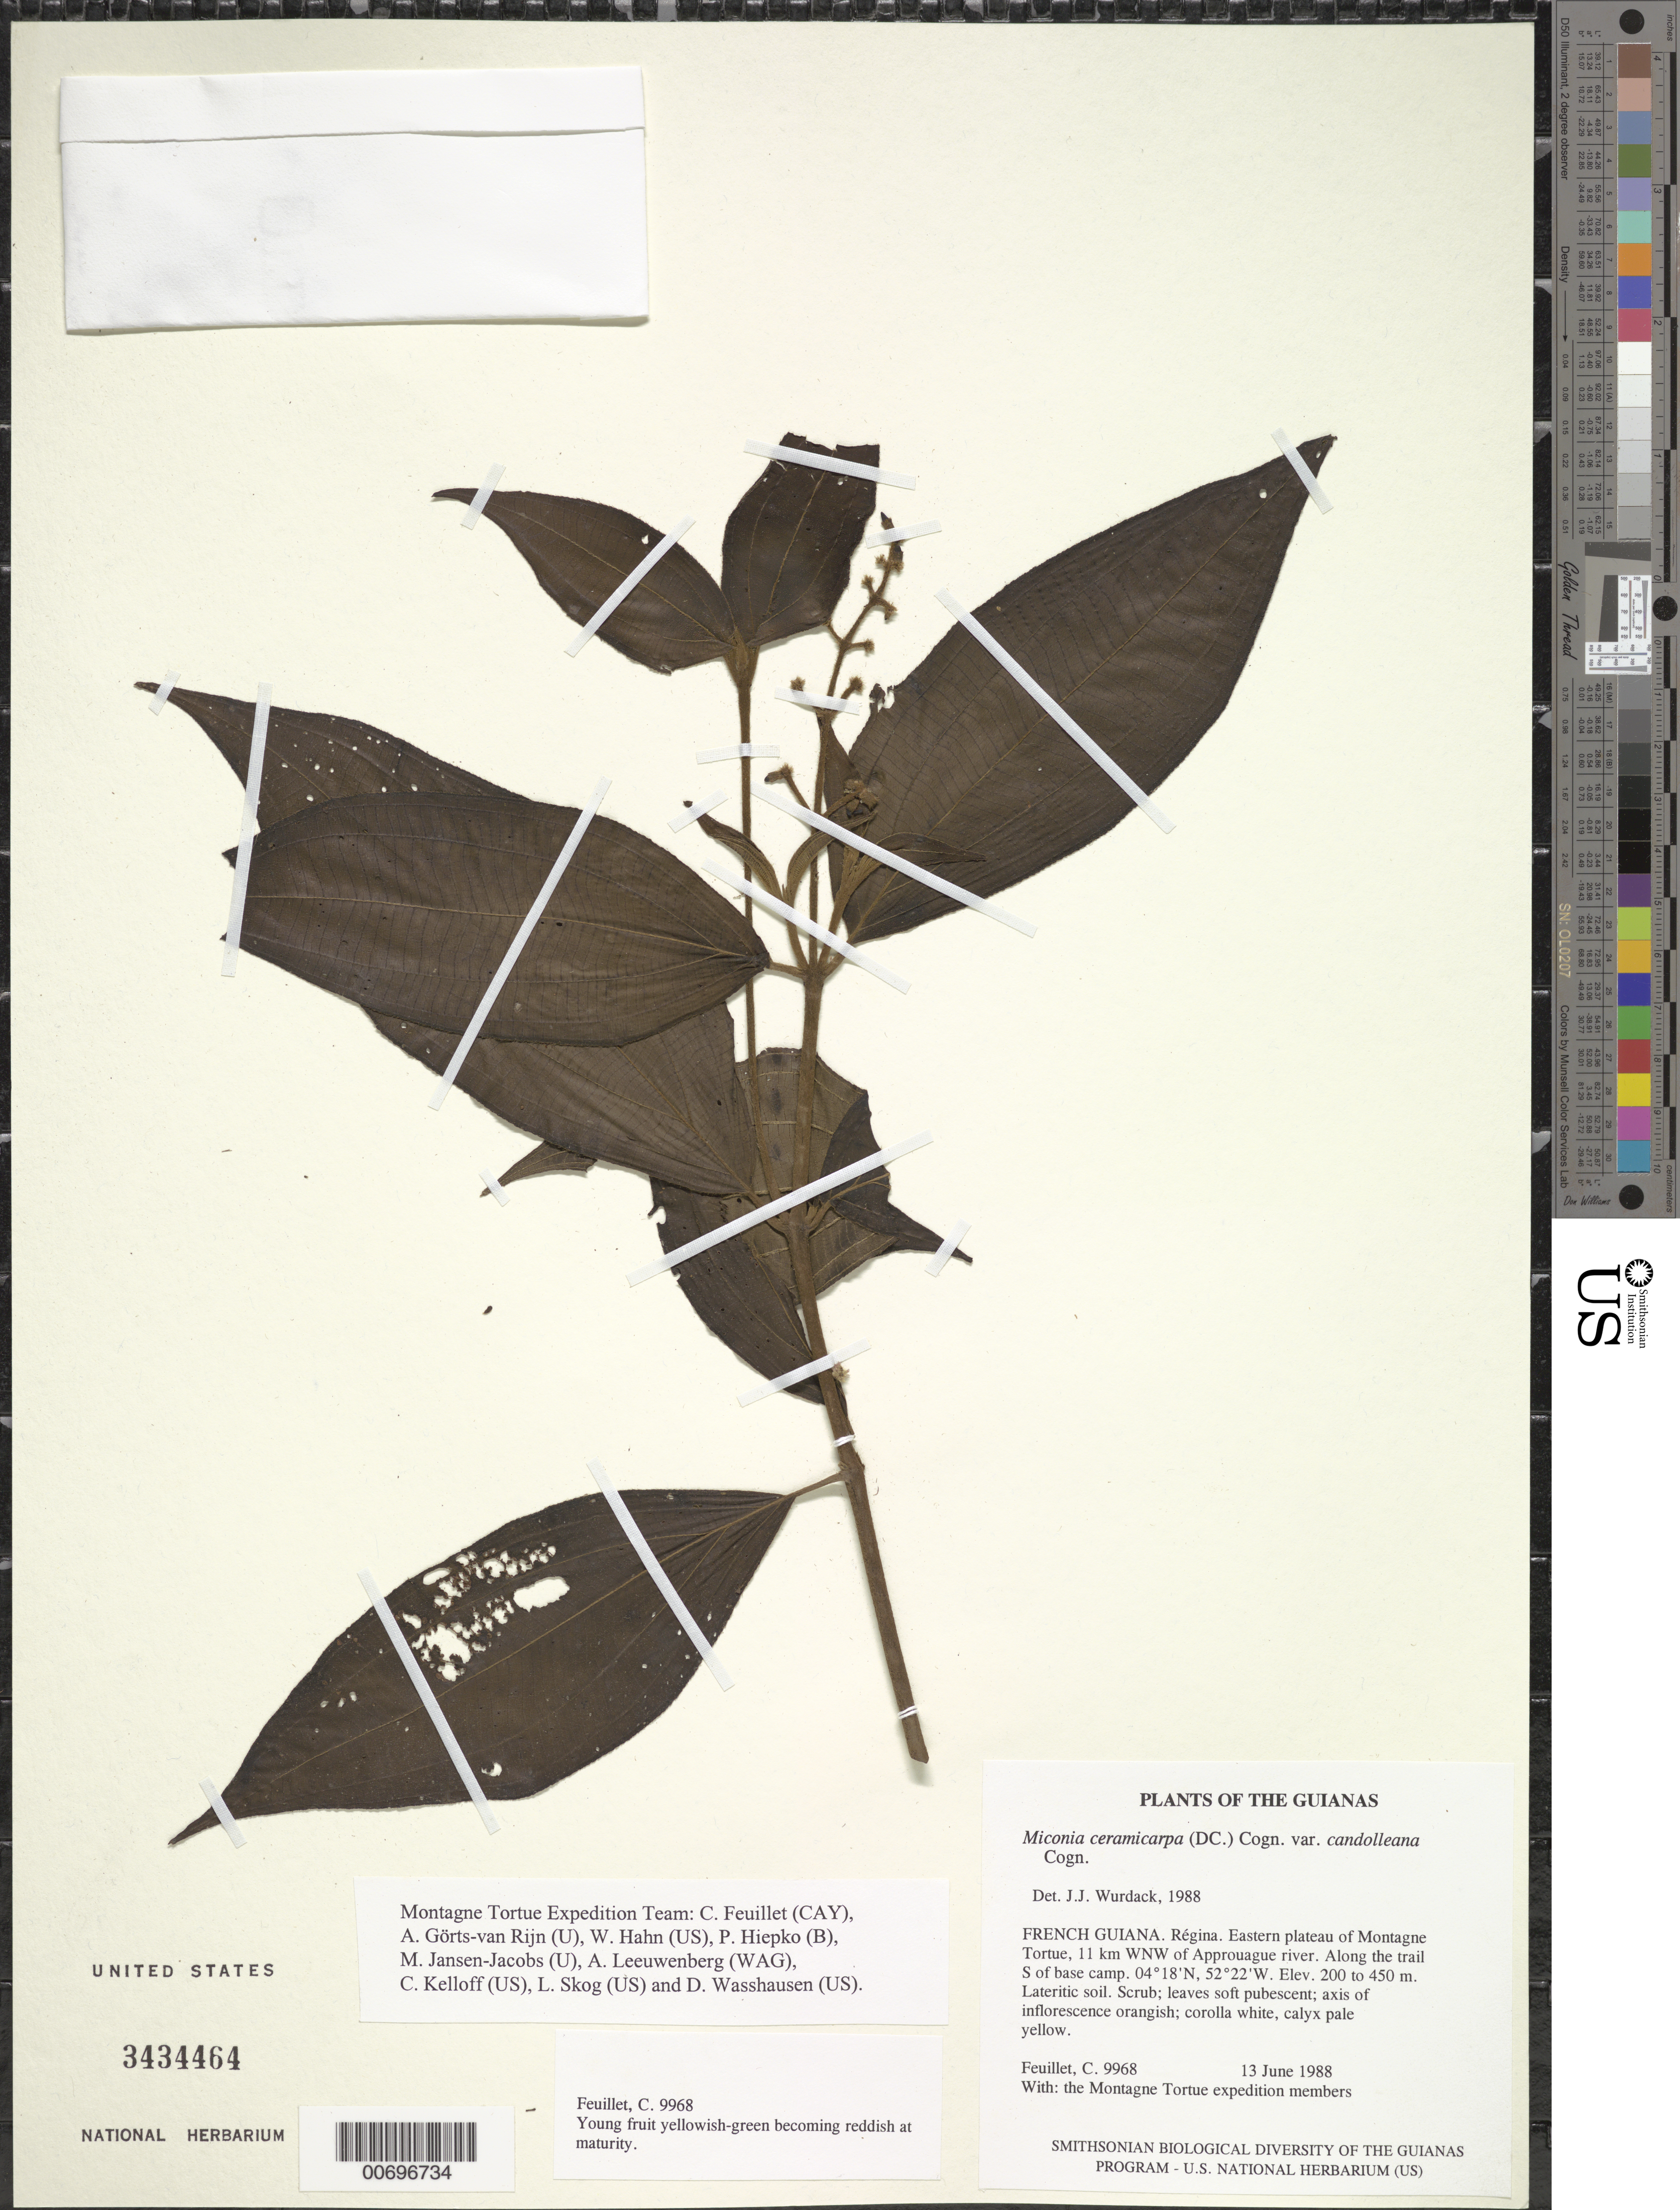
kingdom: Plantae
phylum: Tracheophyta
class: Magnoliopsida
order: Myrtales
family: Melastomataceae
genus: Miconia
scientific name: Miconia ceramicarpa var. candolleana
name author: Cogn.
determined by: Wurdack, John J., (US), US (UNITED STATES)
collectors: C. Feuillet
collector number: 9968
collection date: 1988-06-13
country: French Guiana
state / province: Cayenne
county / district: Regina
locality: Eastern plateau of Montagne Tortue, 11 km WNW of Approuague river. Along the trail S of base camp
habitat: Lateritic soil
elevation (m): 200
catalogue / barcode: US 3434464